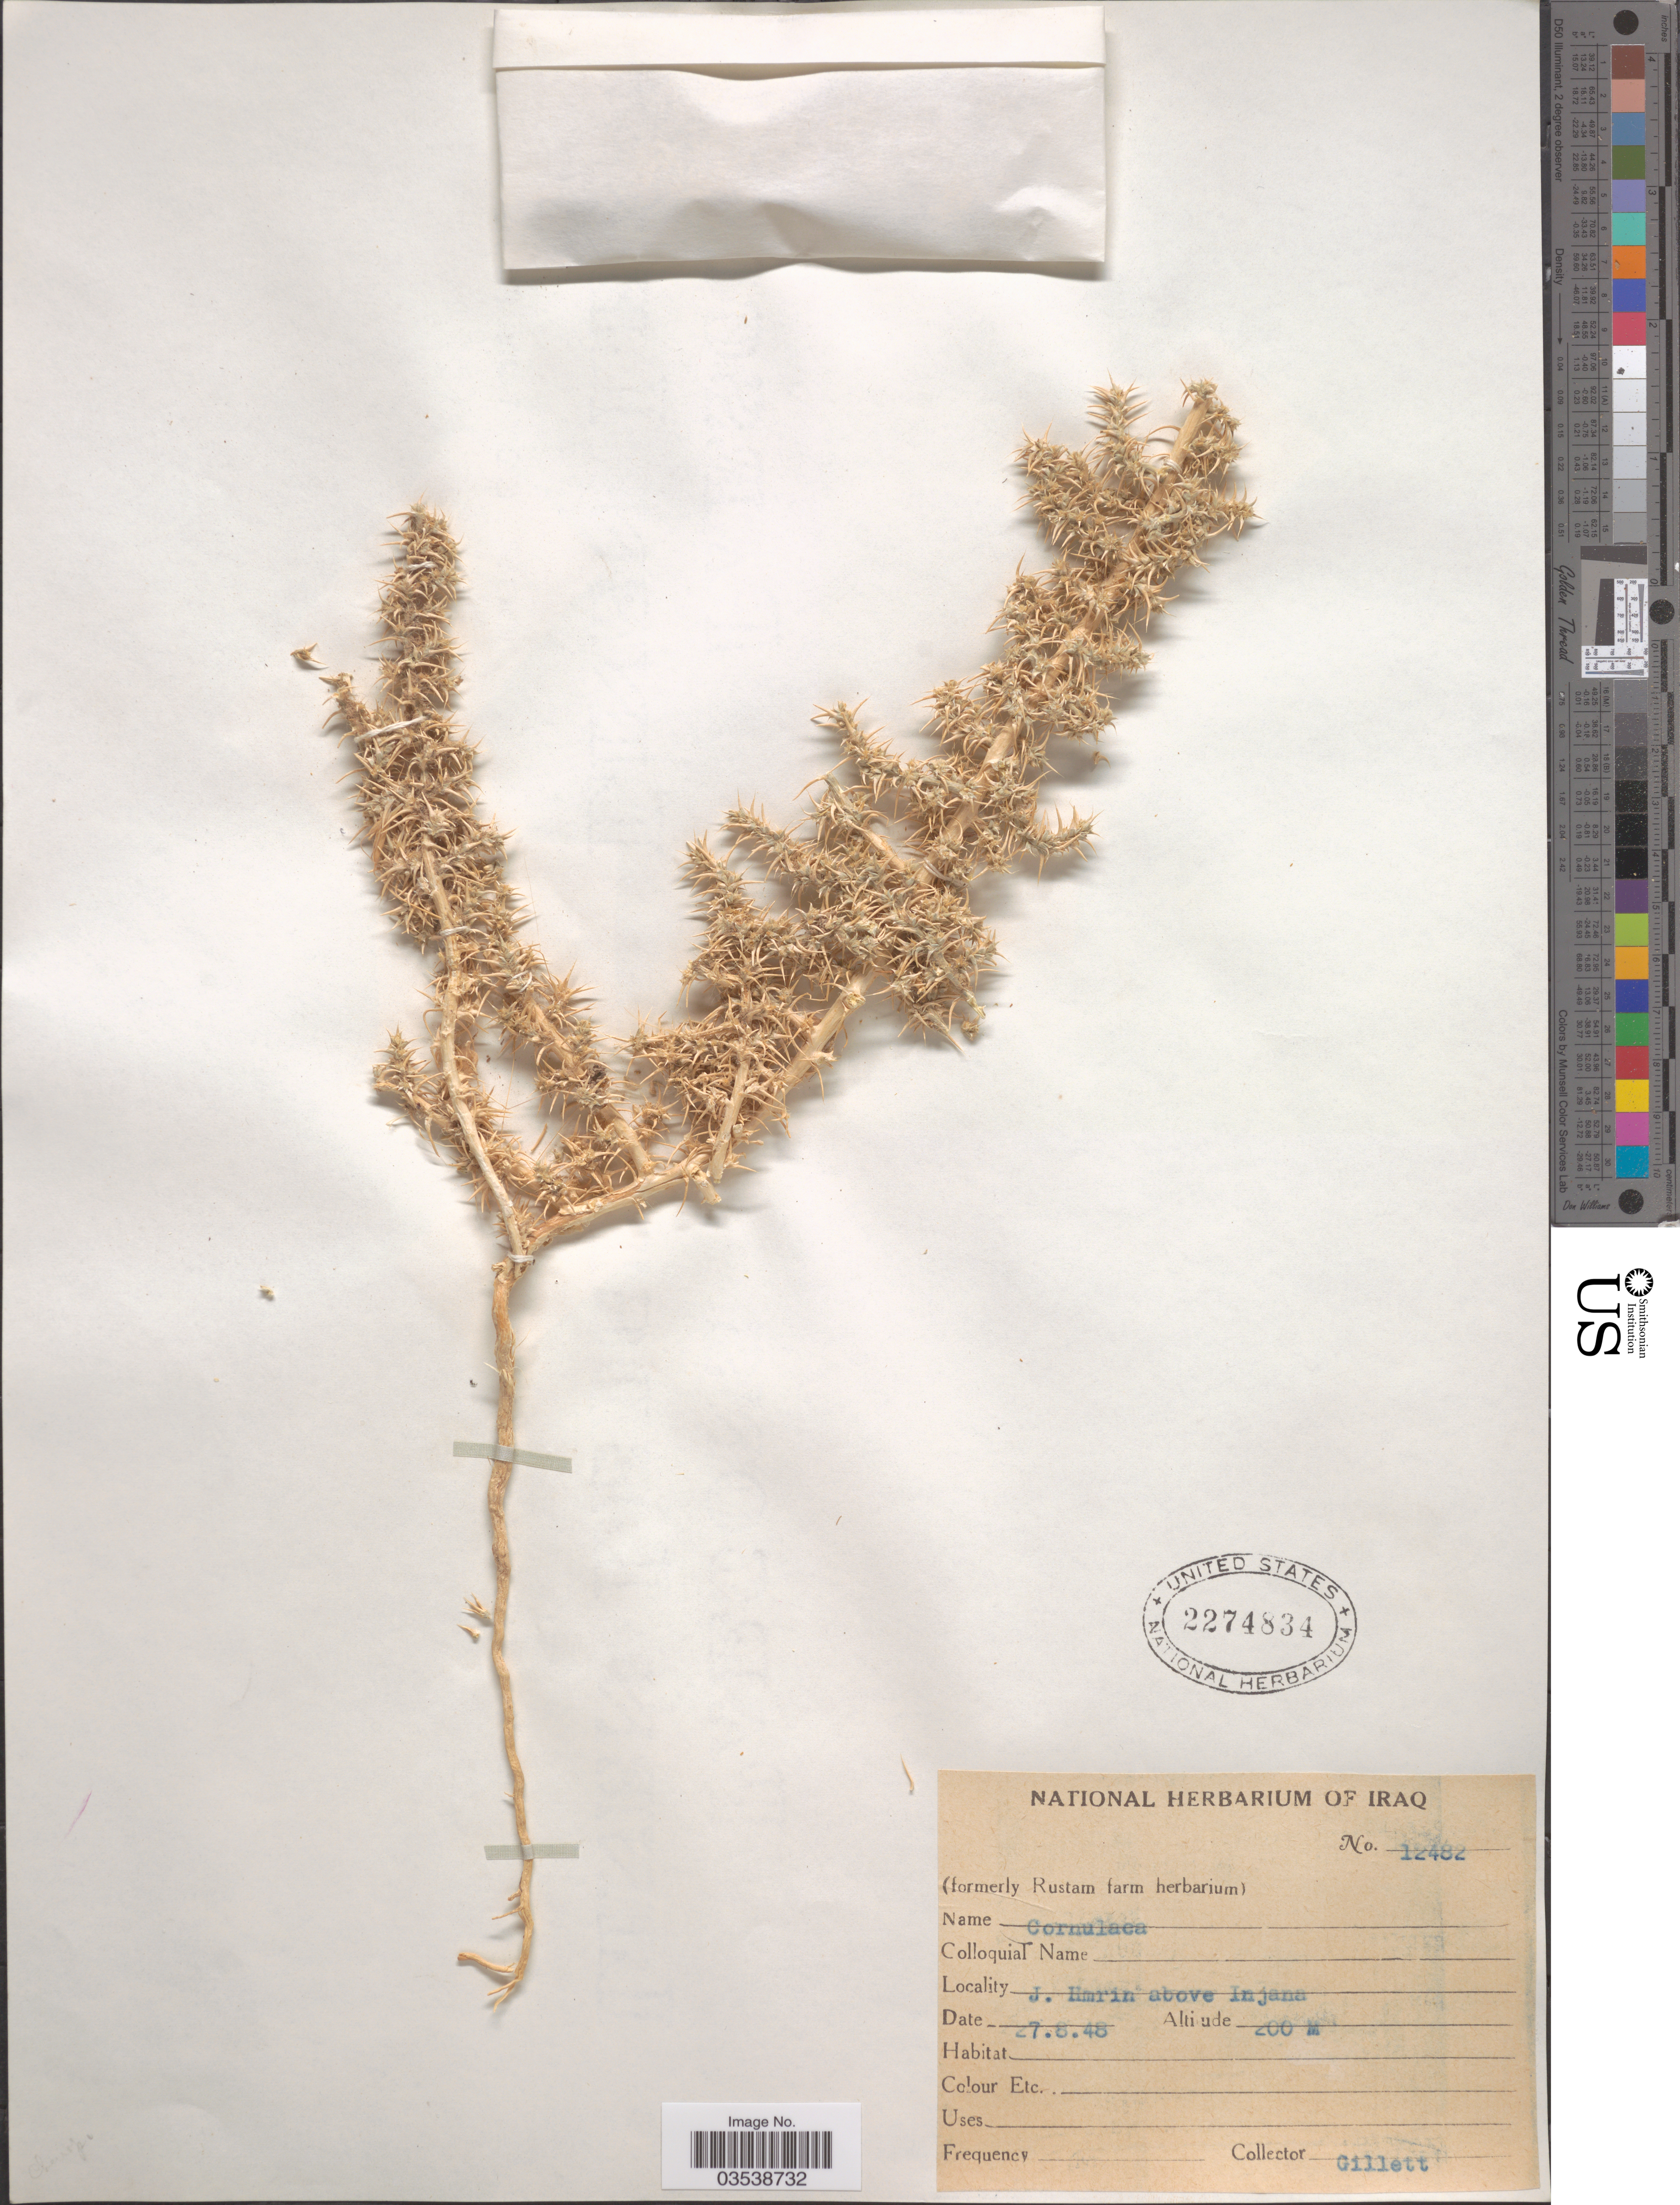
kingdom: Plantae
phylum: Tracheophyta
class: Magnoliopsida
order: Caryophyllales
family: Amaranthaceae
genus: Cornulaca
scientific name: Cornulaca sp.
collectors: Gillett, --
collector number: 12482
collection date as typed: Transcribed d/m/y: 27/8/48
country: Iraq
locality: J. Hamrin above Injana.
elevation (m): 200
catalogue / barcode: US 2274834